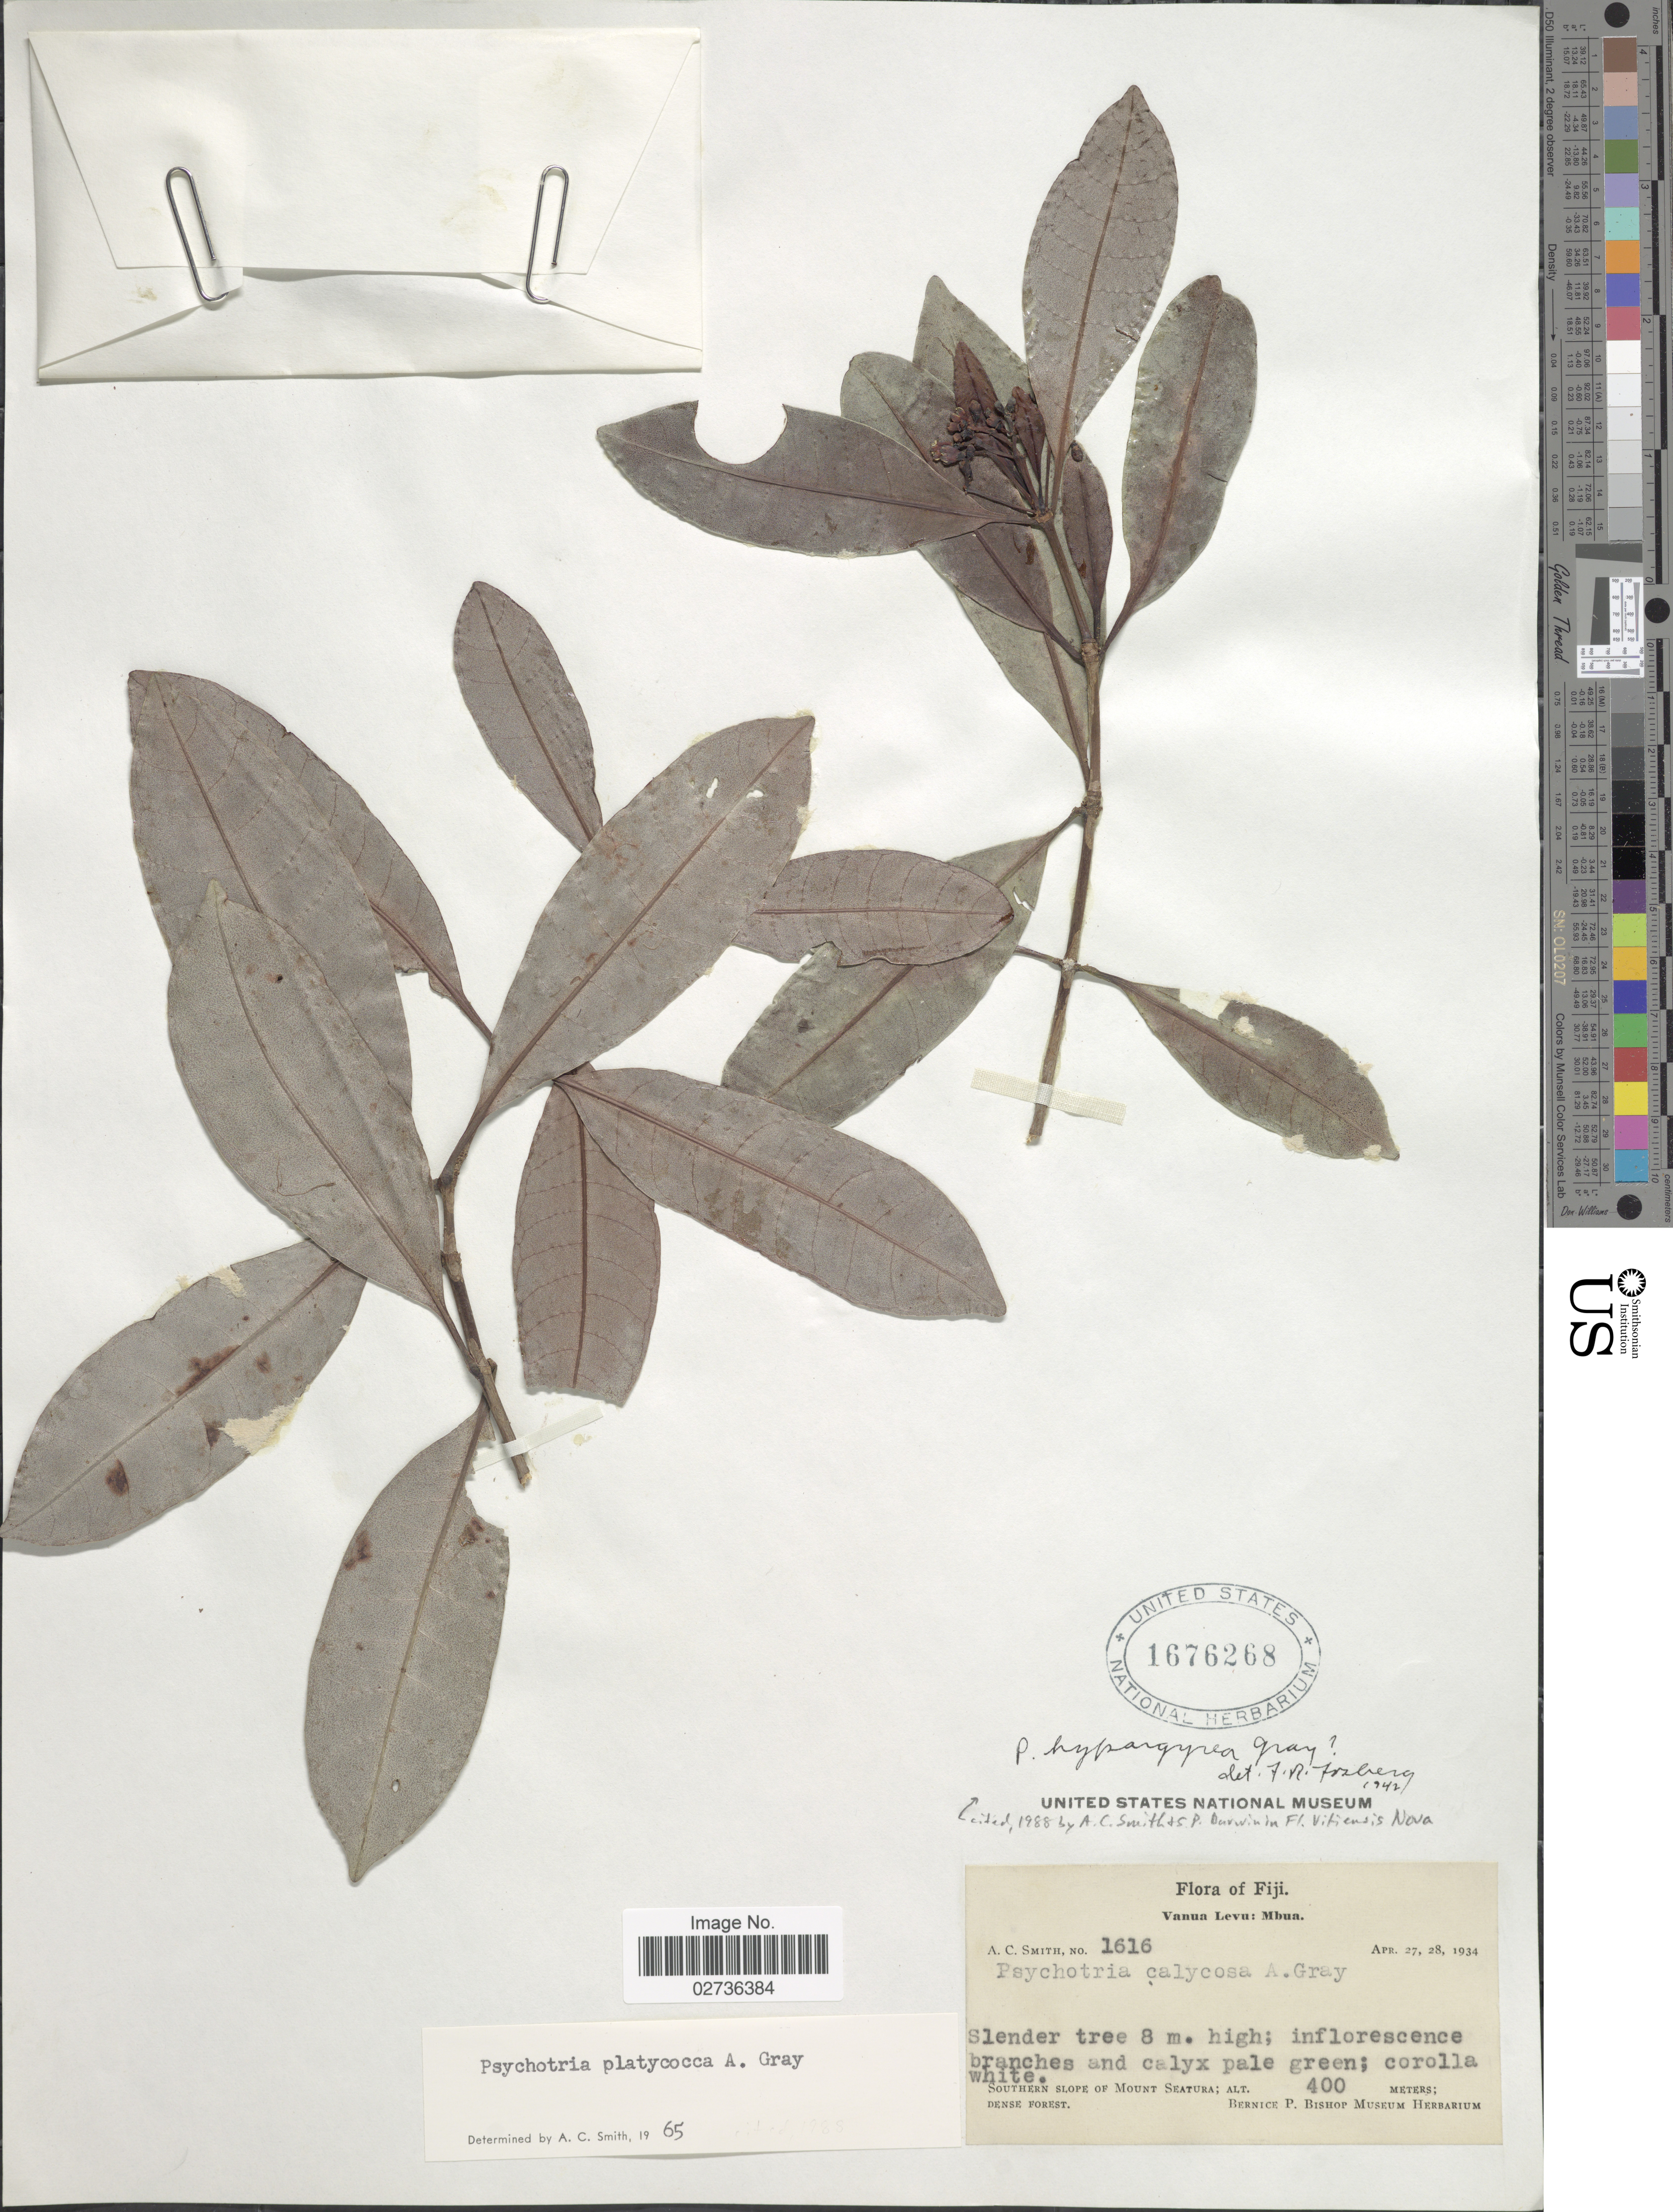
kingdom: Plantae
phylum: Tracheophyta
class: Magnoliopsida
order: Gentianales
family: Rubiaceae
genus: Psychotria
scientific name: Psychotria hypargyraea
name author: A. Gray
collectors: A. C. Smith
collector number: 1616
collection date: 1934-04-27/1934-04-28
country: Fiji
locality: Vanua Levu: Mbua, Southern slope of Mount Seatura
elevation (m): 400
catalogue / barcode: US 1676268